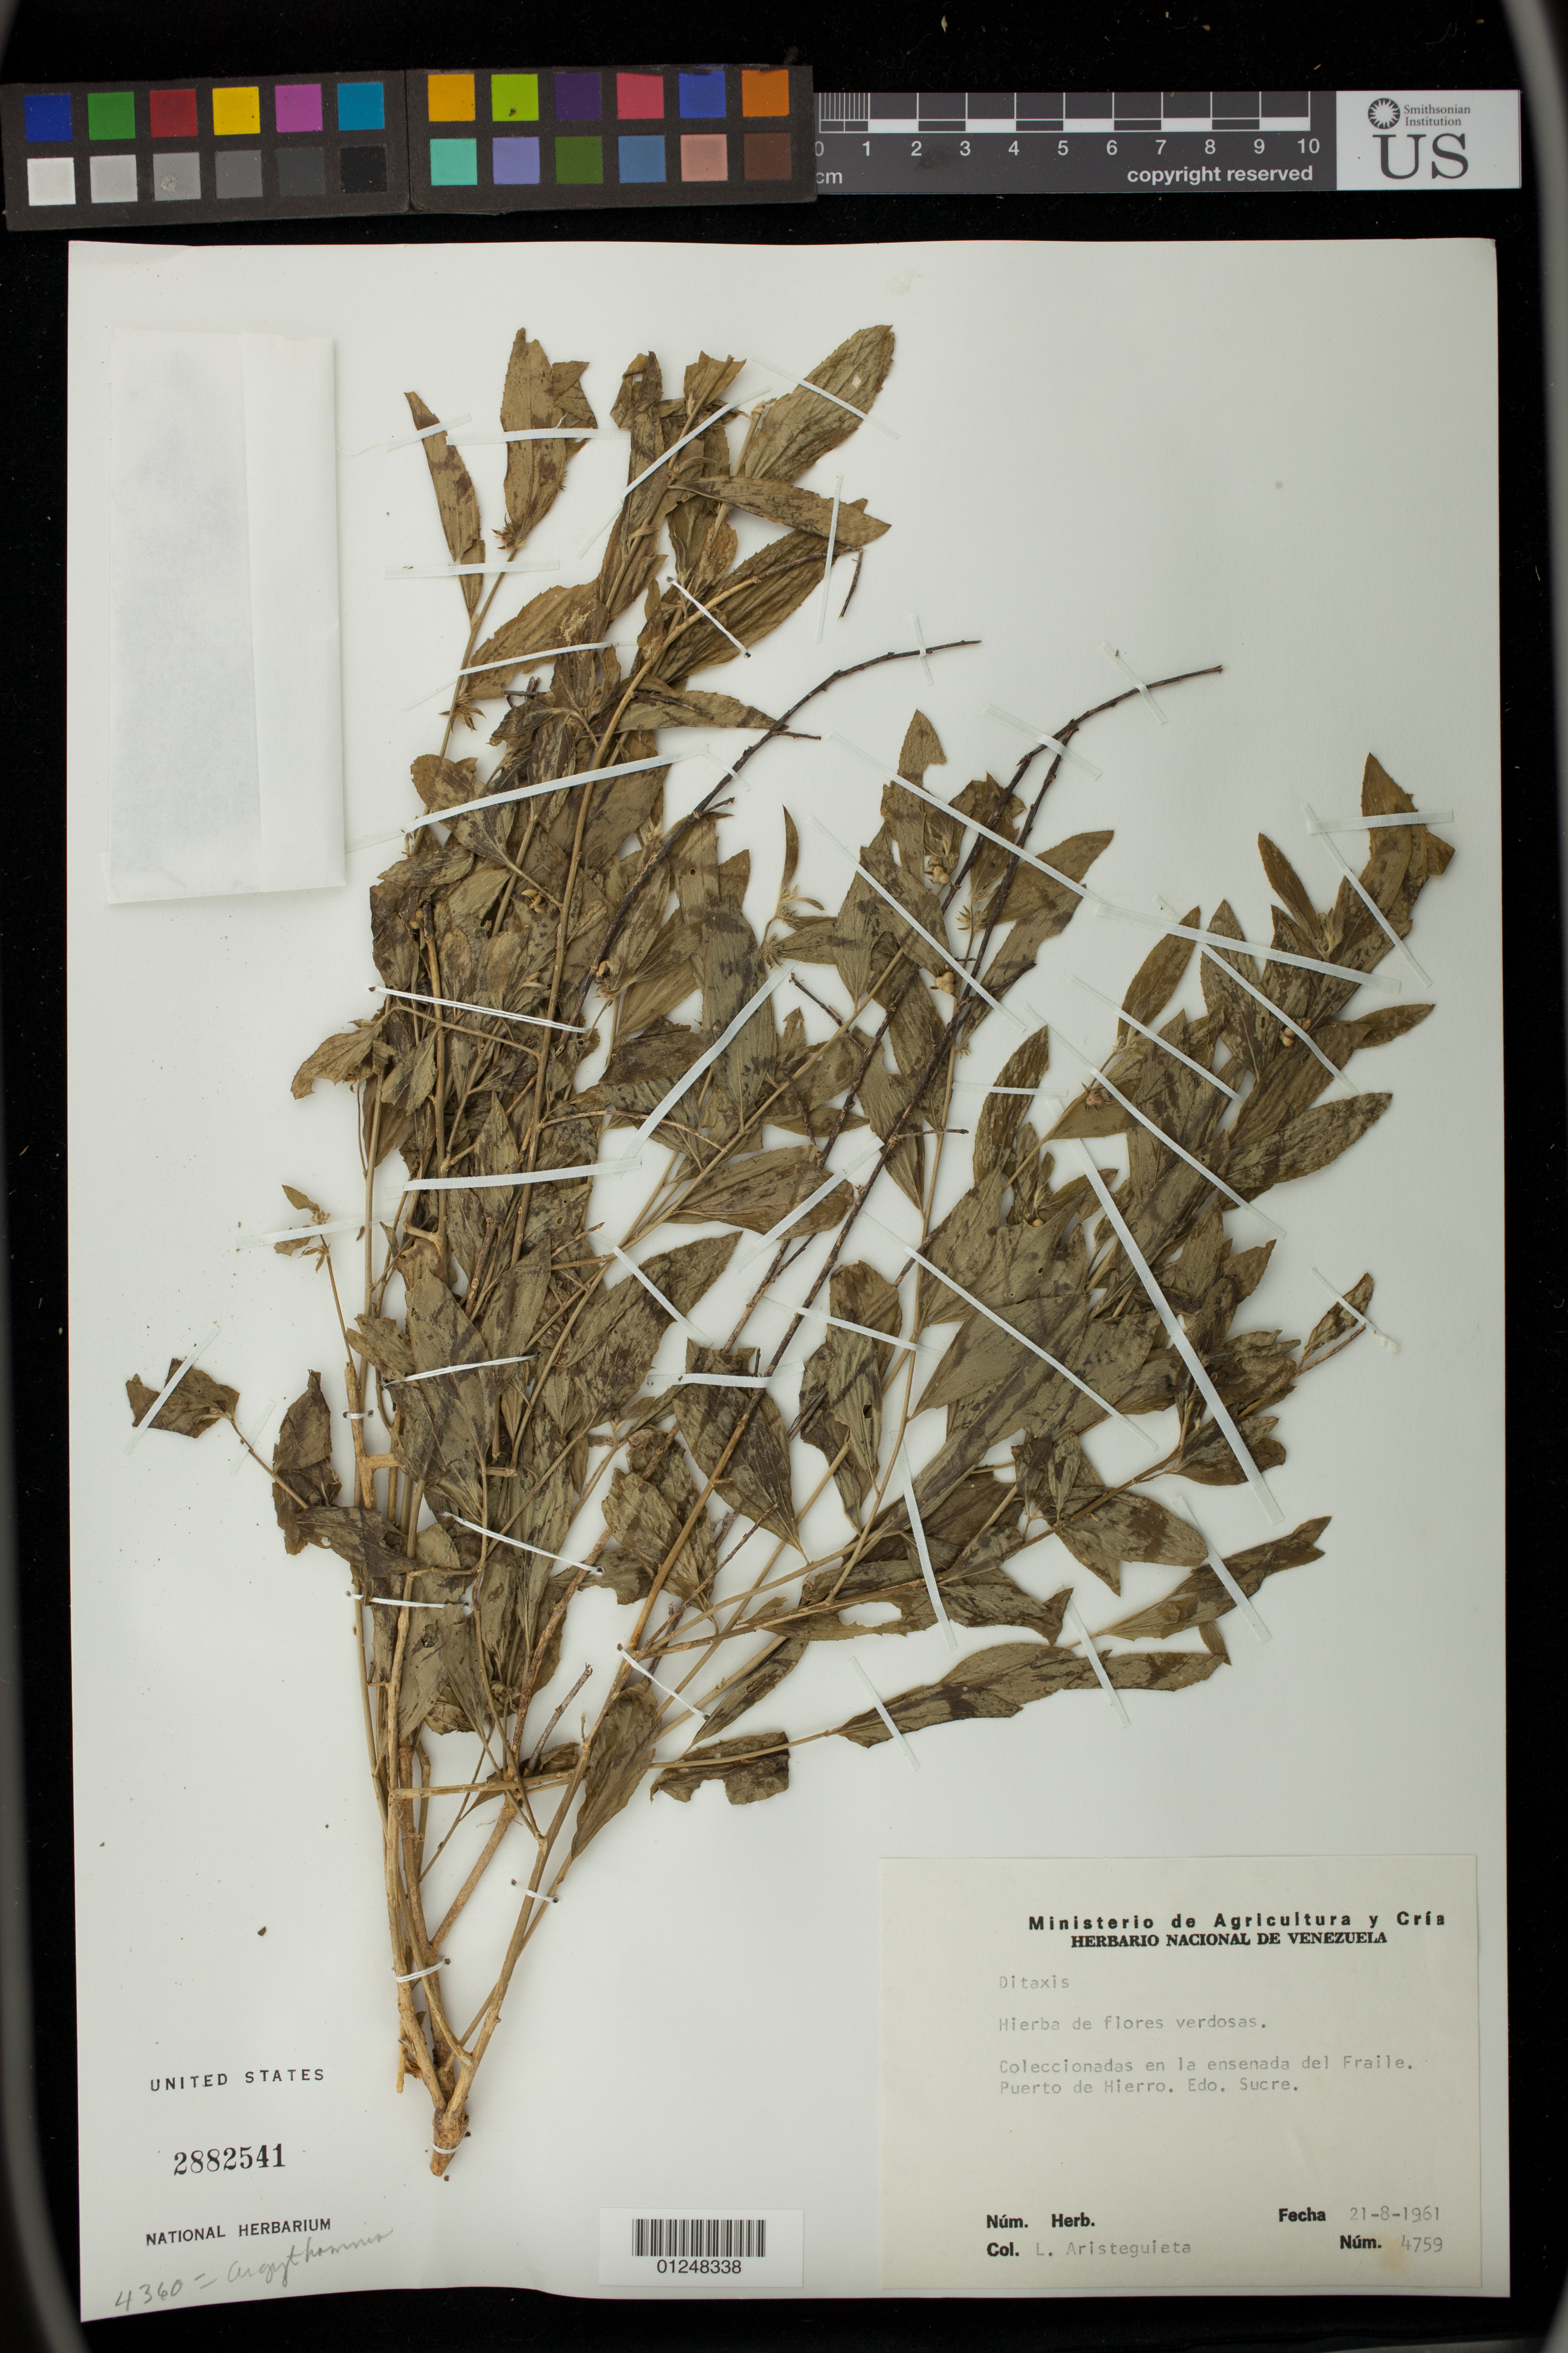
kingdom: Plantae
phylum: Tracheophyta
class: Magnoliopsida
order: Malpighiales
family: Euphorbiaceae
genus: Argythamnia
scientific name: Argythamnia argothamnoides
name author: (Bertero & Spreng.) J.W. Ingram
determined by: Külkamp, Josimar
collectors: L. Aristeguieta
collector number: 4759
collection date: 1961-08-21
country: Venezuela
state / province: Sucre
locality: La ensenada del Fraile. Puerto de Hierro.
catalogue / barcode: US 2882541